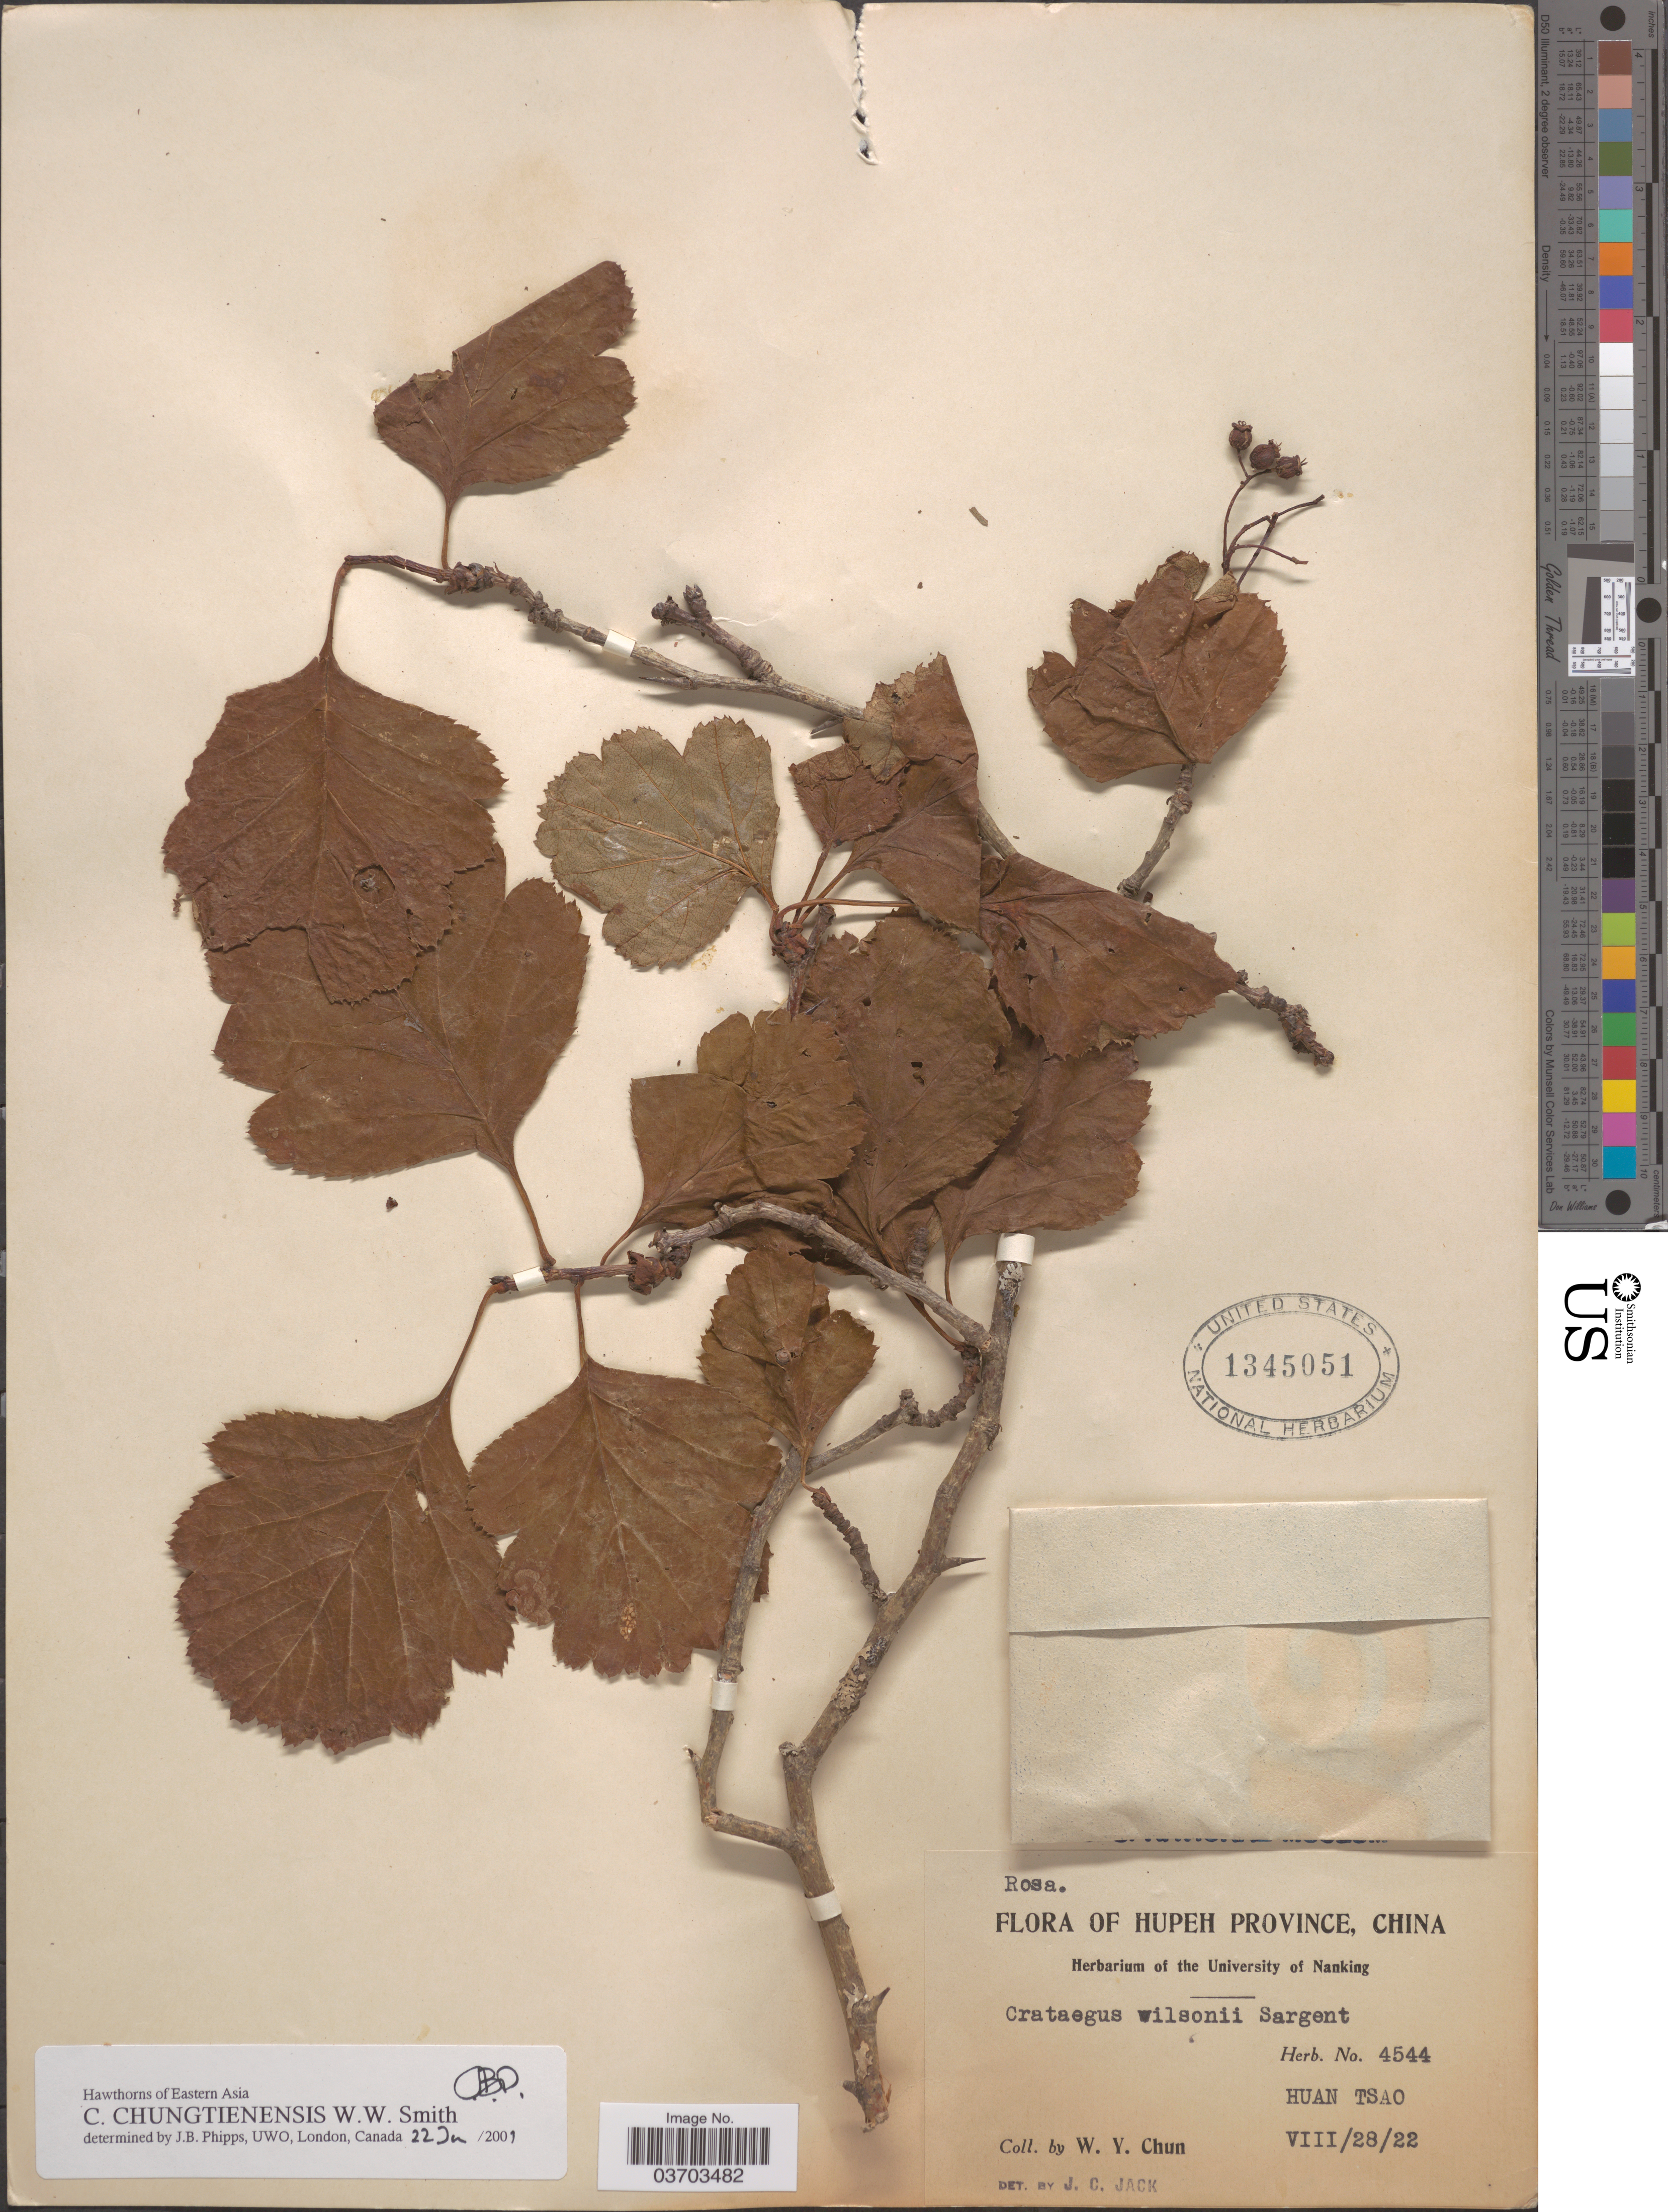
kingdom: Plantae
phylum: Tracheophyta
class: Magnoliopsida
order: Rosales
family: Rosaceae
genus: Crataegus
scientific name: Crataegus chungtienensis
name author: W.W. Sm.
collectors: W. Y. Chun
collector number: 4544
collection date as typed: Transcribed d/m/y: 28/8/22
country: China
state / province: Hubei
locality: Hupeh Province. Huan Tsao.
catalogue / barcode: US 1345051